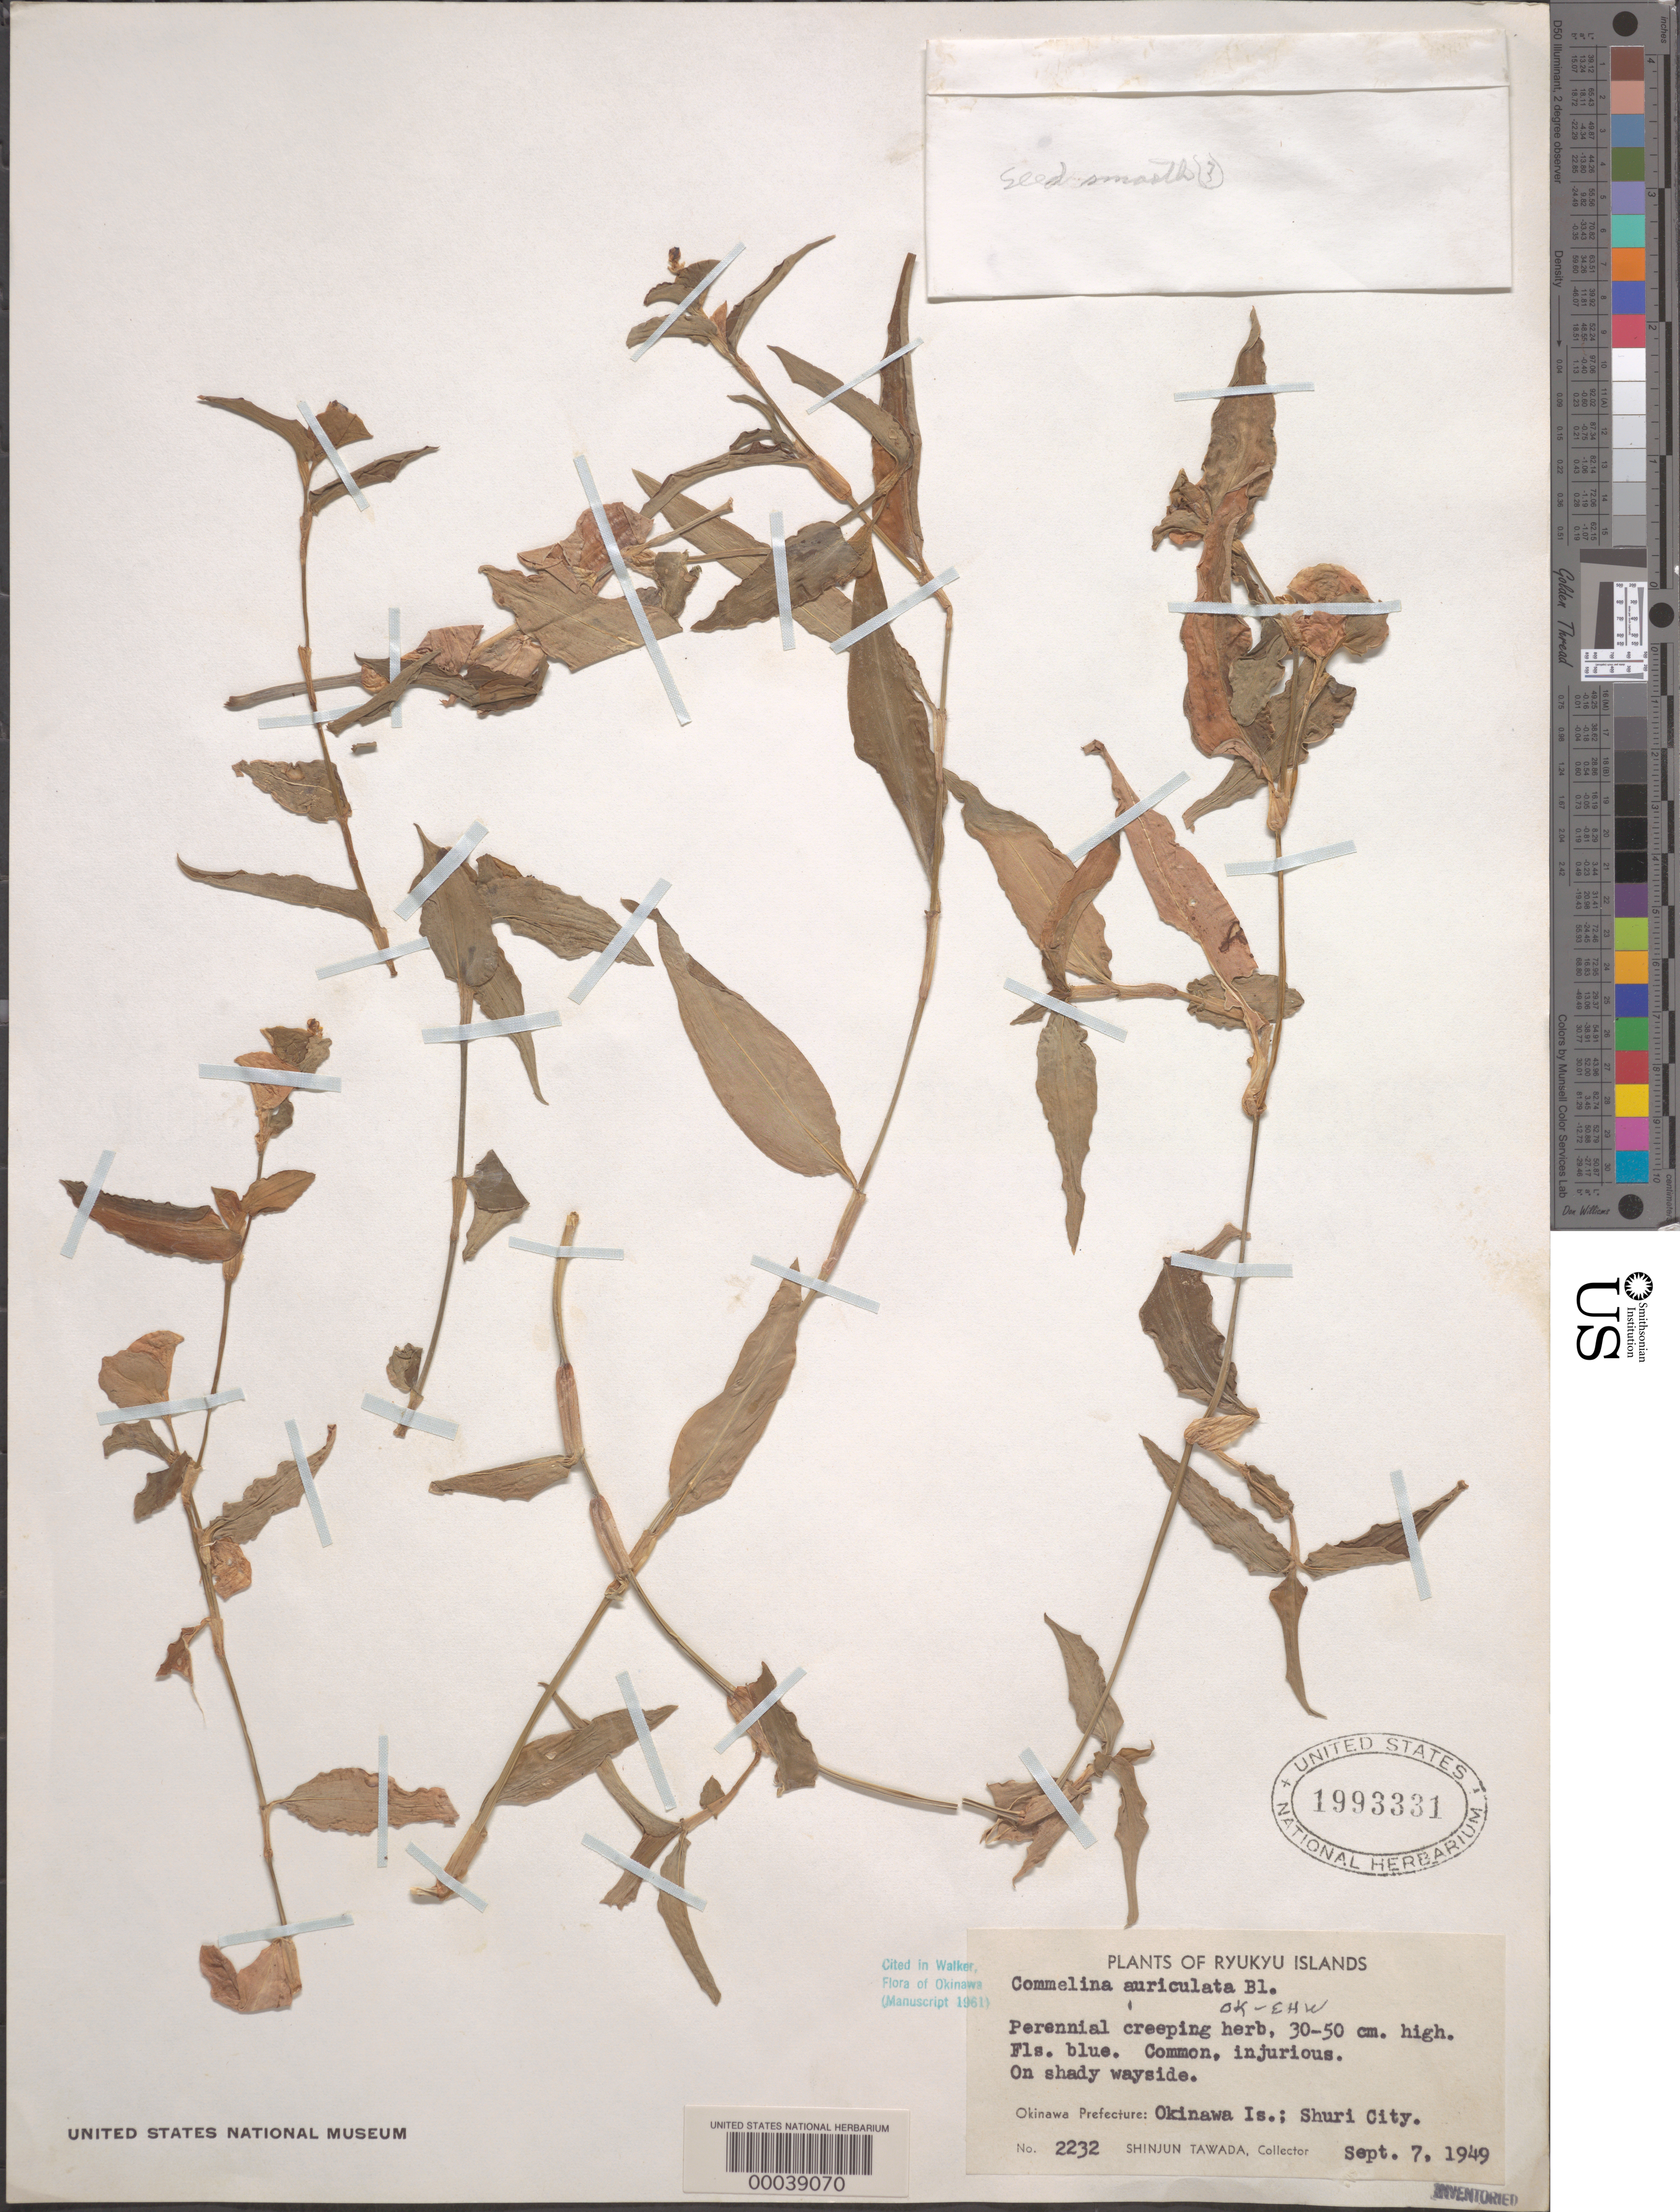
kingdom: Plantae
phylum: Tracheophyta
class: Liliopsida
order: Commelinales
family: Commelinaceae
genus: Commelina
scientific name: Commelina auriculata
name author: Blume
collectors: S. Tawada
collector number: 2232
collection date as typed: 07 Sep 1949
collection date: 1949-09-07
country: Japan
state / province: Okinawa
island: Okinawa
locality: Shuri City.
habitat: Shaded wayside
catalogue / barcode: US 1993331